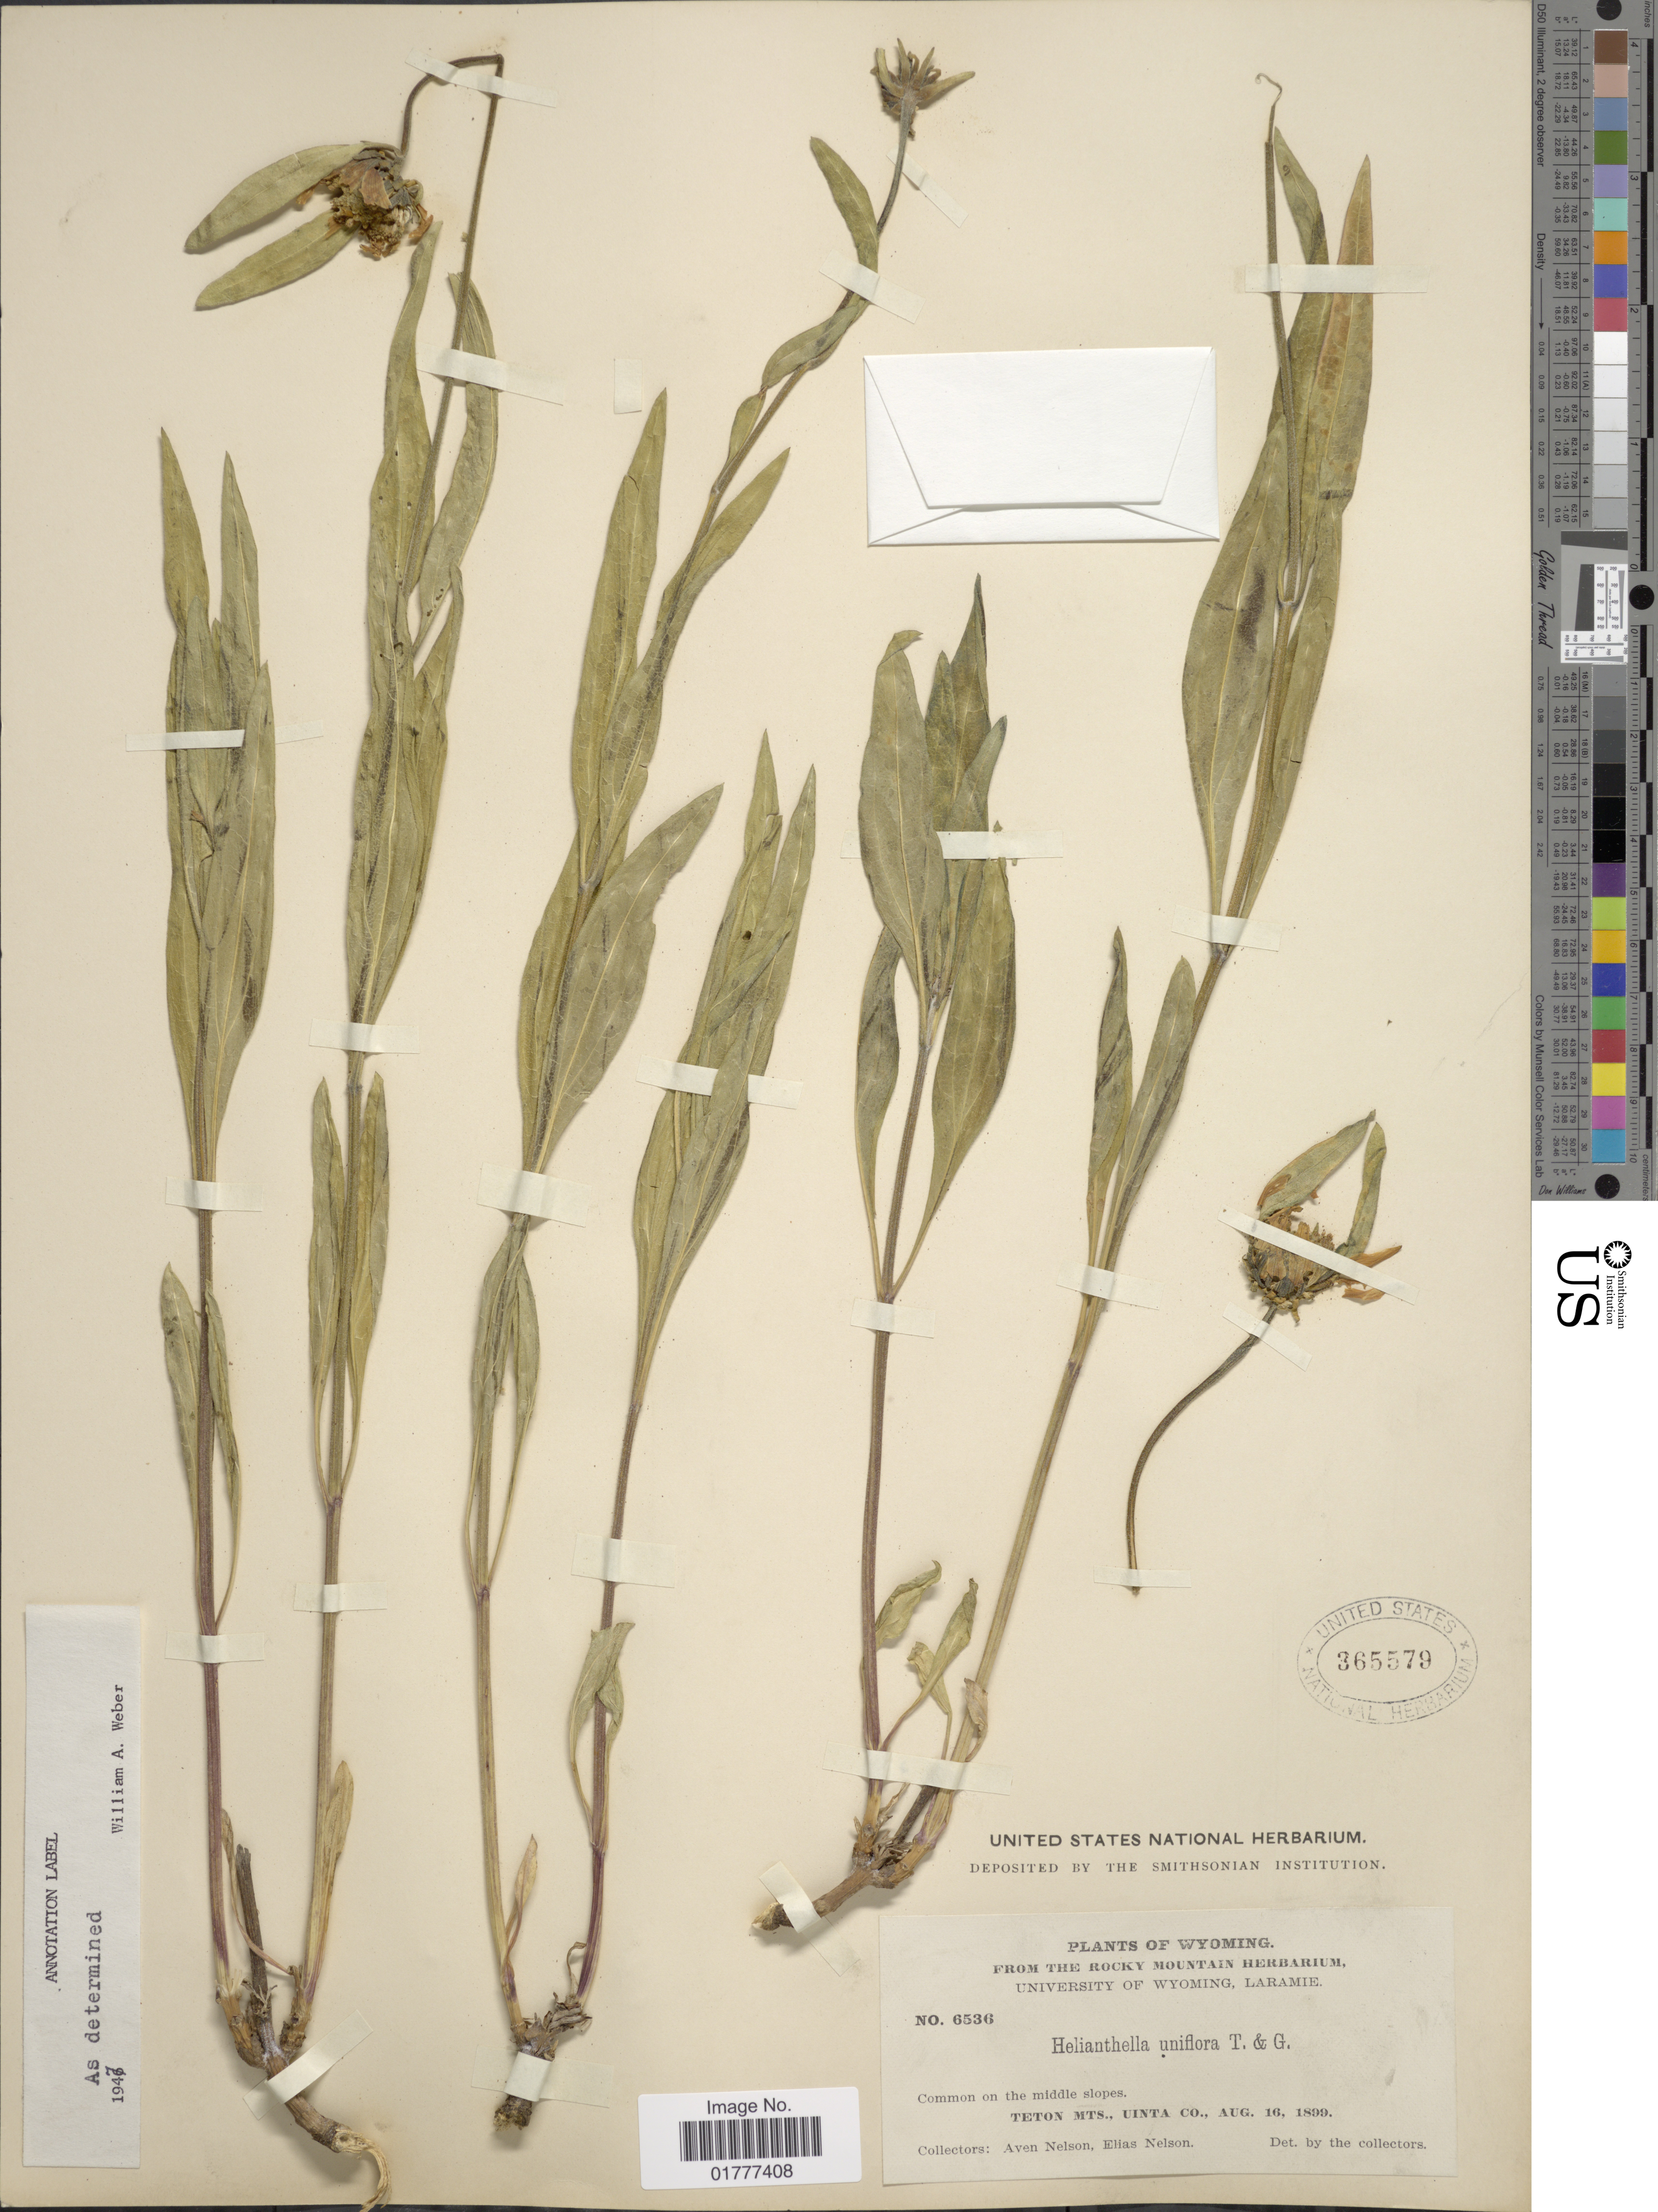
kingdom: Plantae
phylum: Tracheophyta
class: Magnoliopsida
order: Asterales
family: Asteraceae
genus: Helianthella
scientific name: Helianthella uniflora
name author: Torr. & A. Gray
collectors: A. Nelson & E. Nelson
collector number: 6536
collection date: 1899-08-16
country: United States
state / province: Wyoming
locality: Common on the middle slopes, Teton Mts., Uinta Co.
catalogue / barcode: US 365579